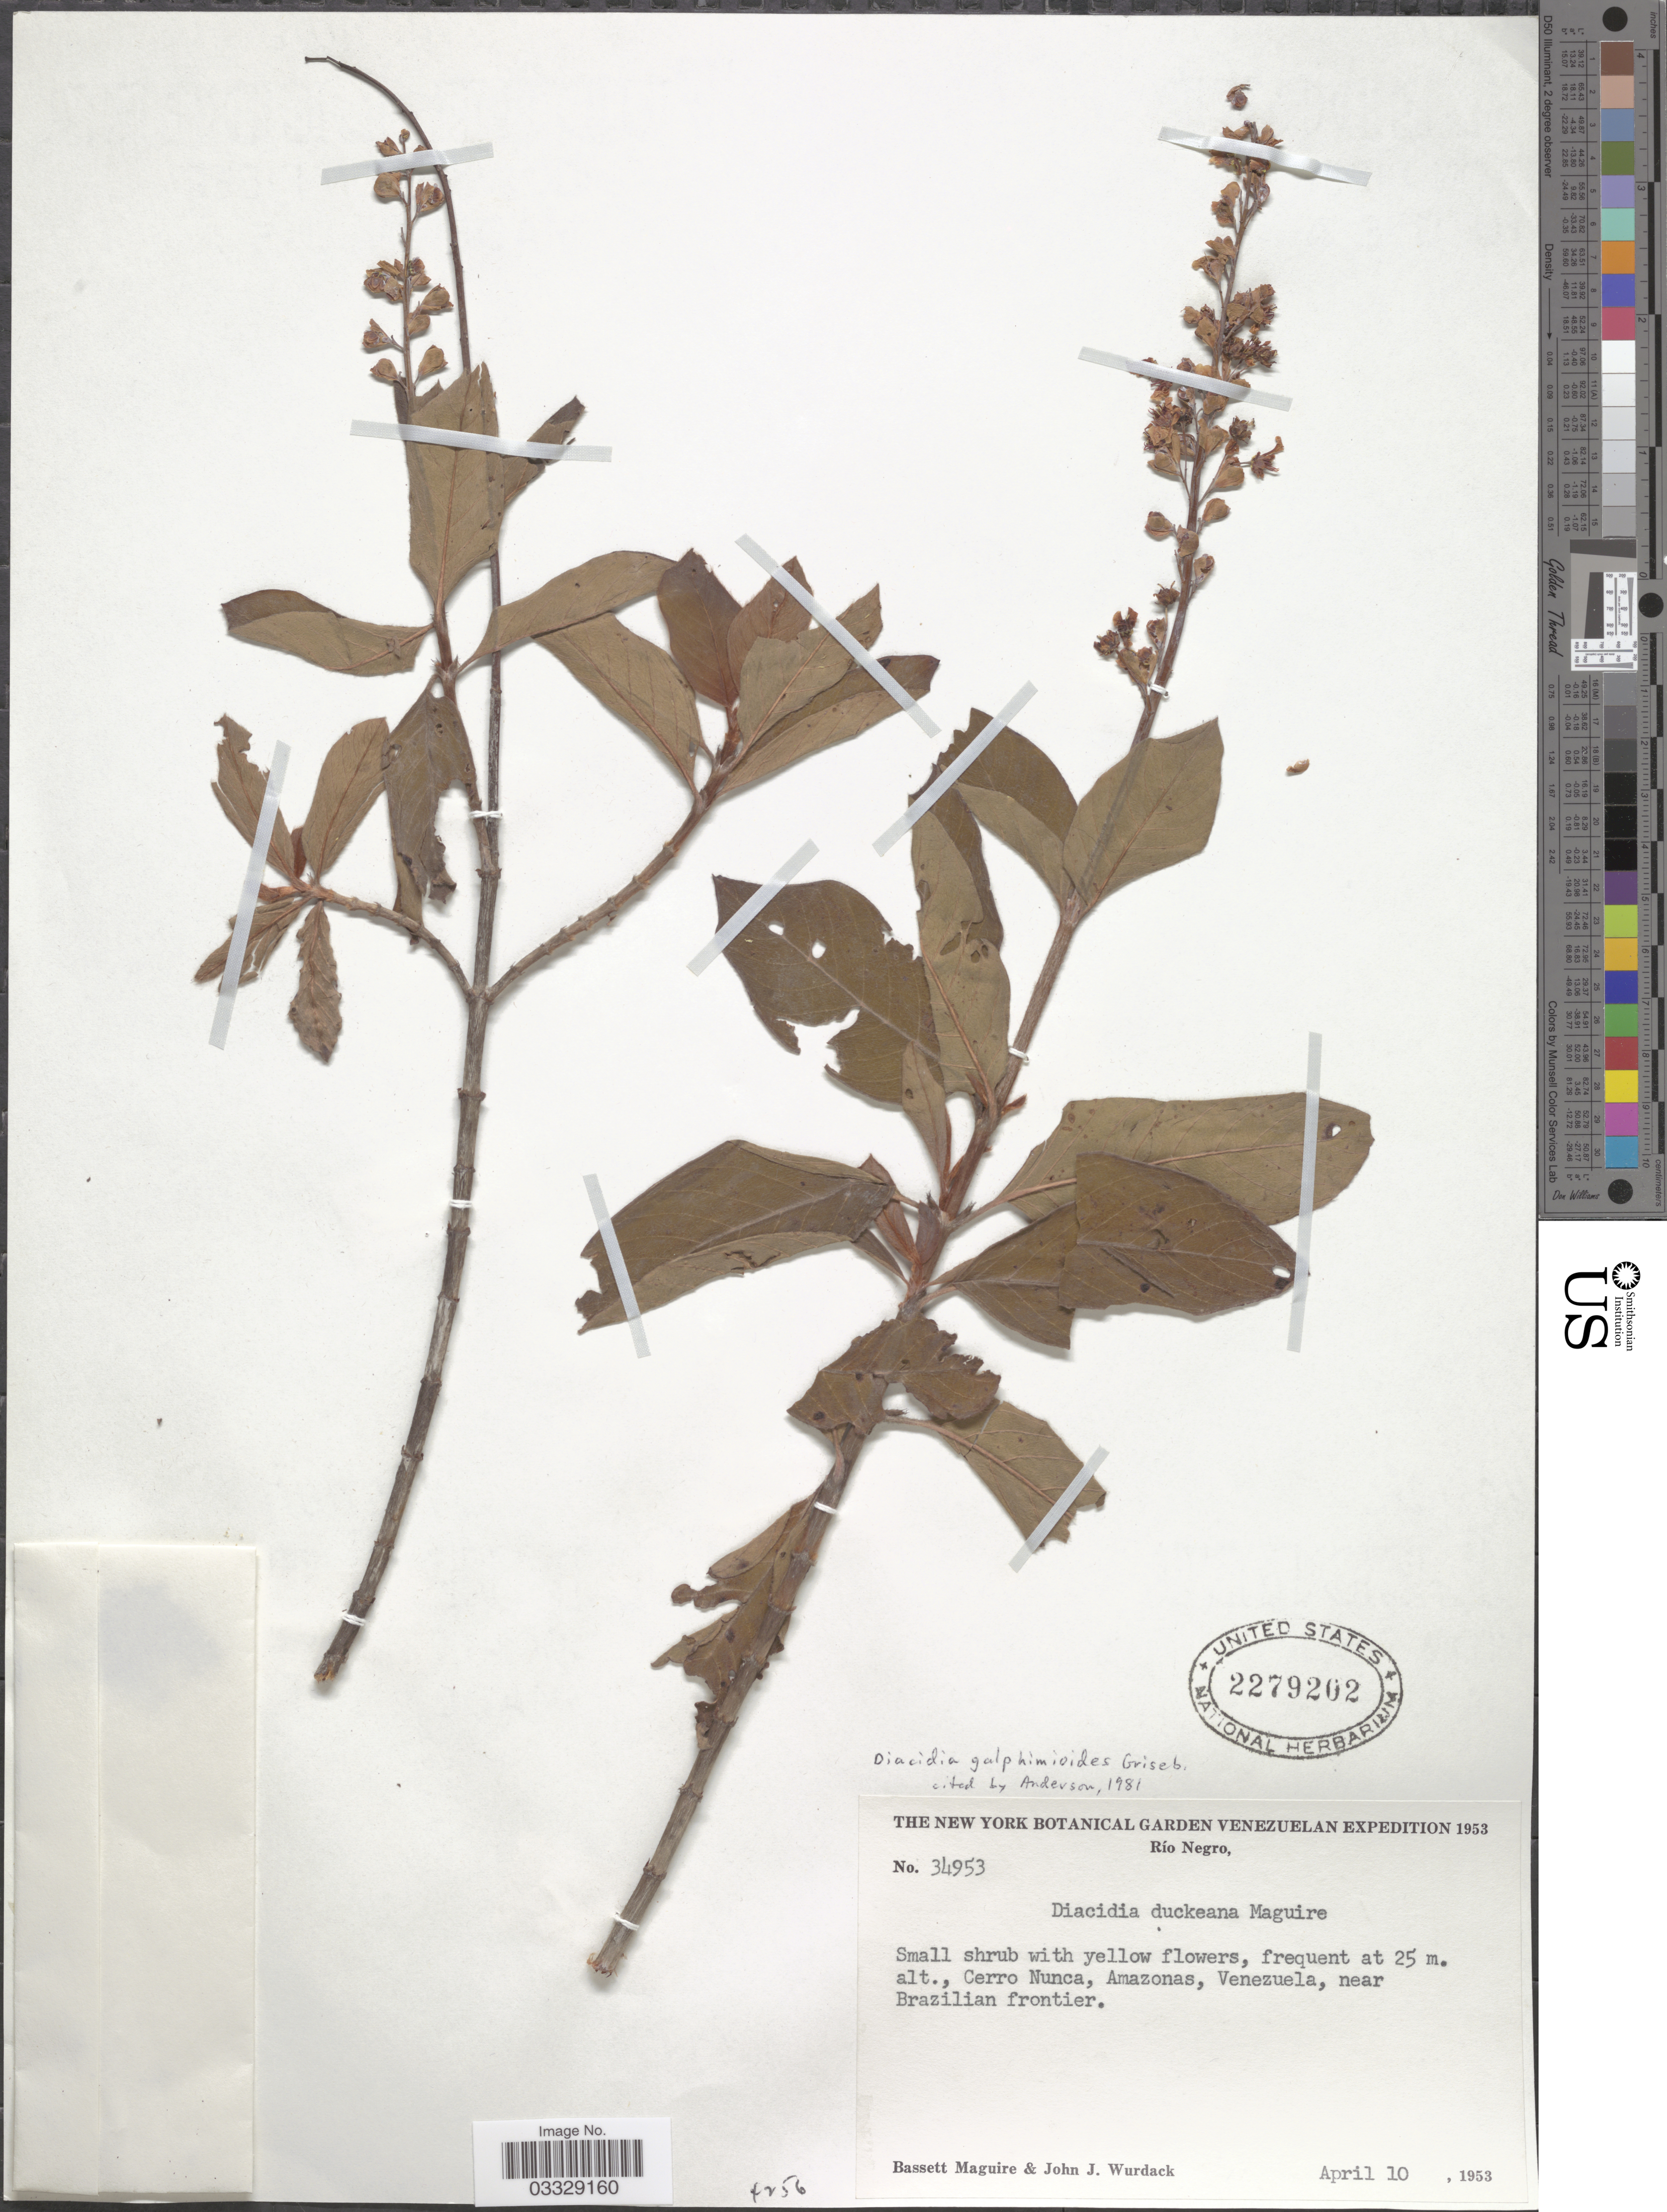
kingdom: Plantae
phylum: Tracheophyta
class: Magnoliopsida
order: Malpighiales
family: Malpighiaceae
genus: Diacidia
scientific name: Diacidia galphimioides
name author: Griseb.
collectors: B. Maguire & J. J. Wurdack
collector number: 34953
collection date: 1953-04-10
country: Venezuela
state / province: Amazonas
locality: Cerro Nunca, near Brazilian frontier.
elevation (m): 25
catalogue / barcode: US 2279202